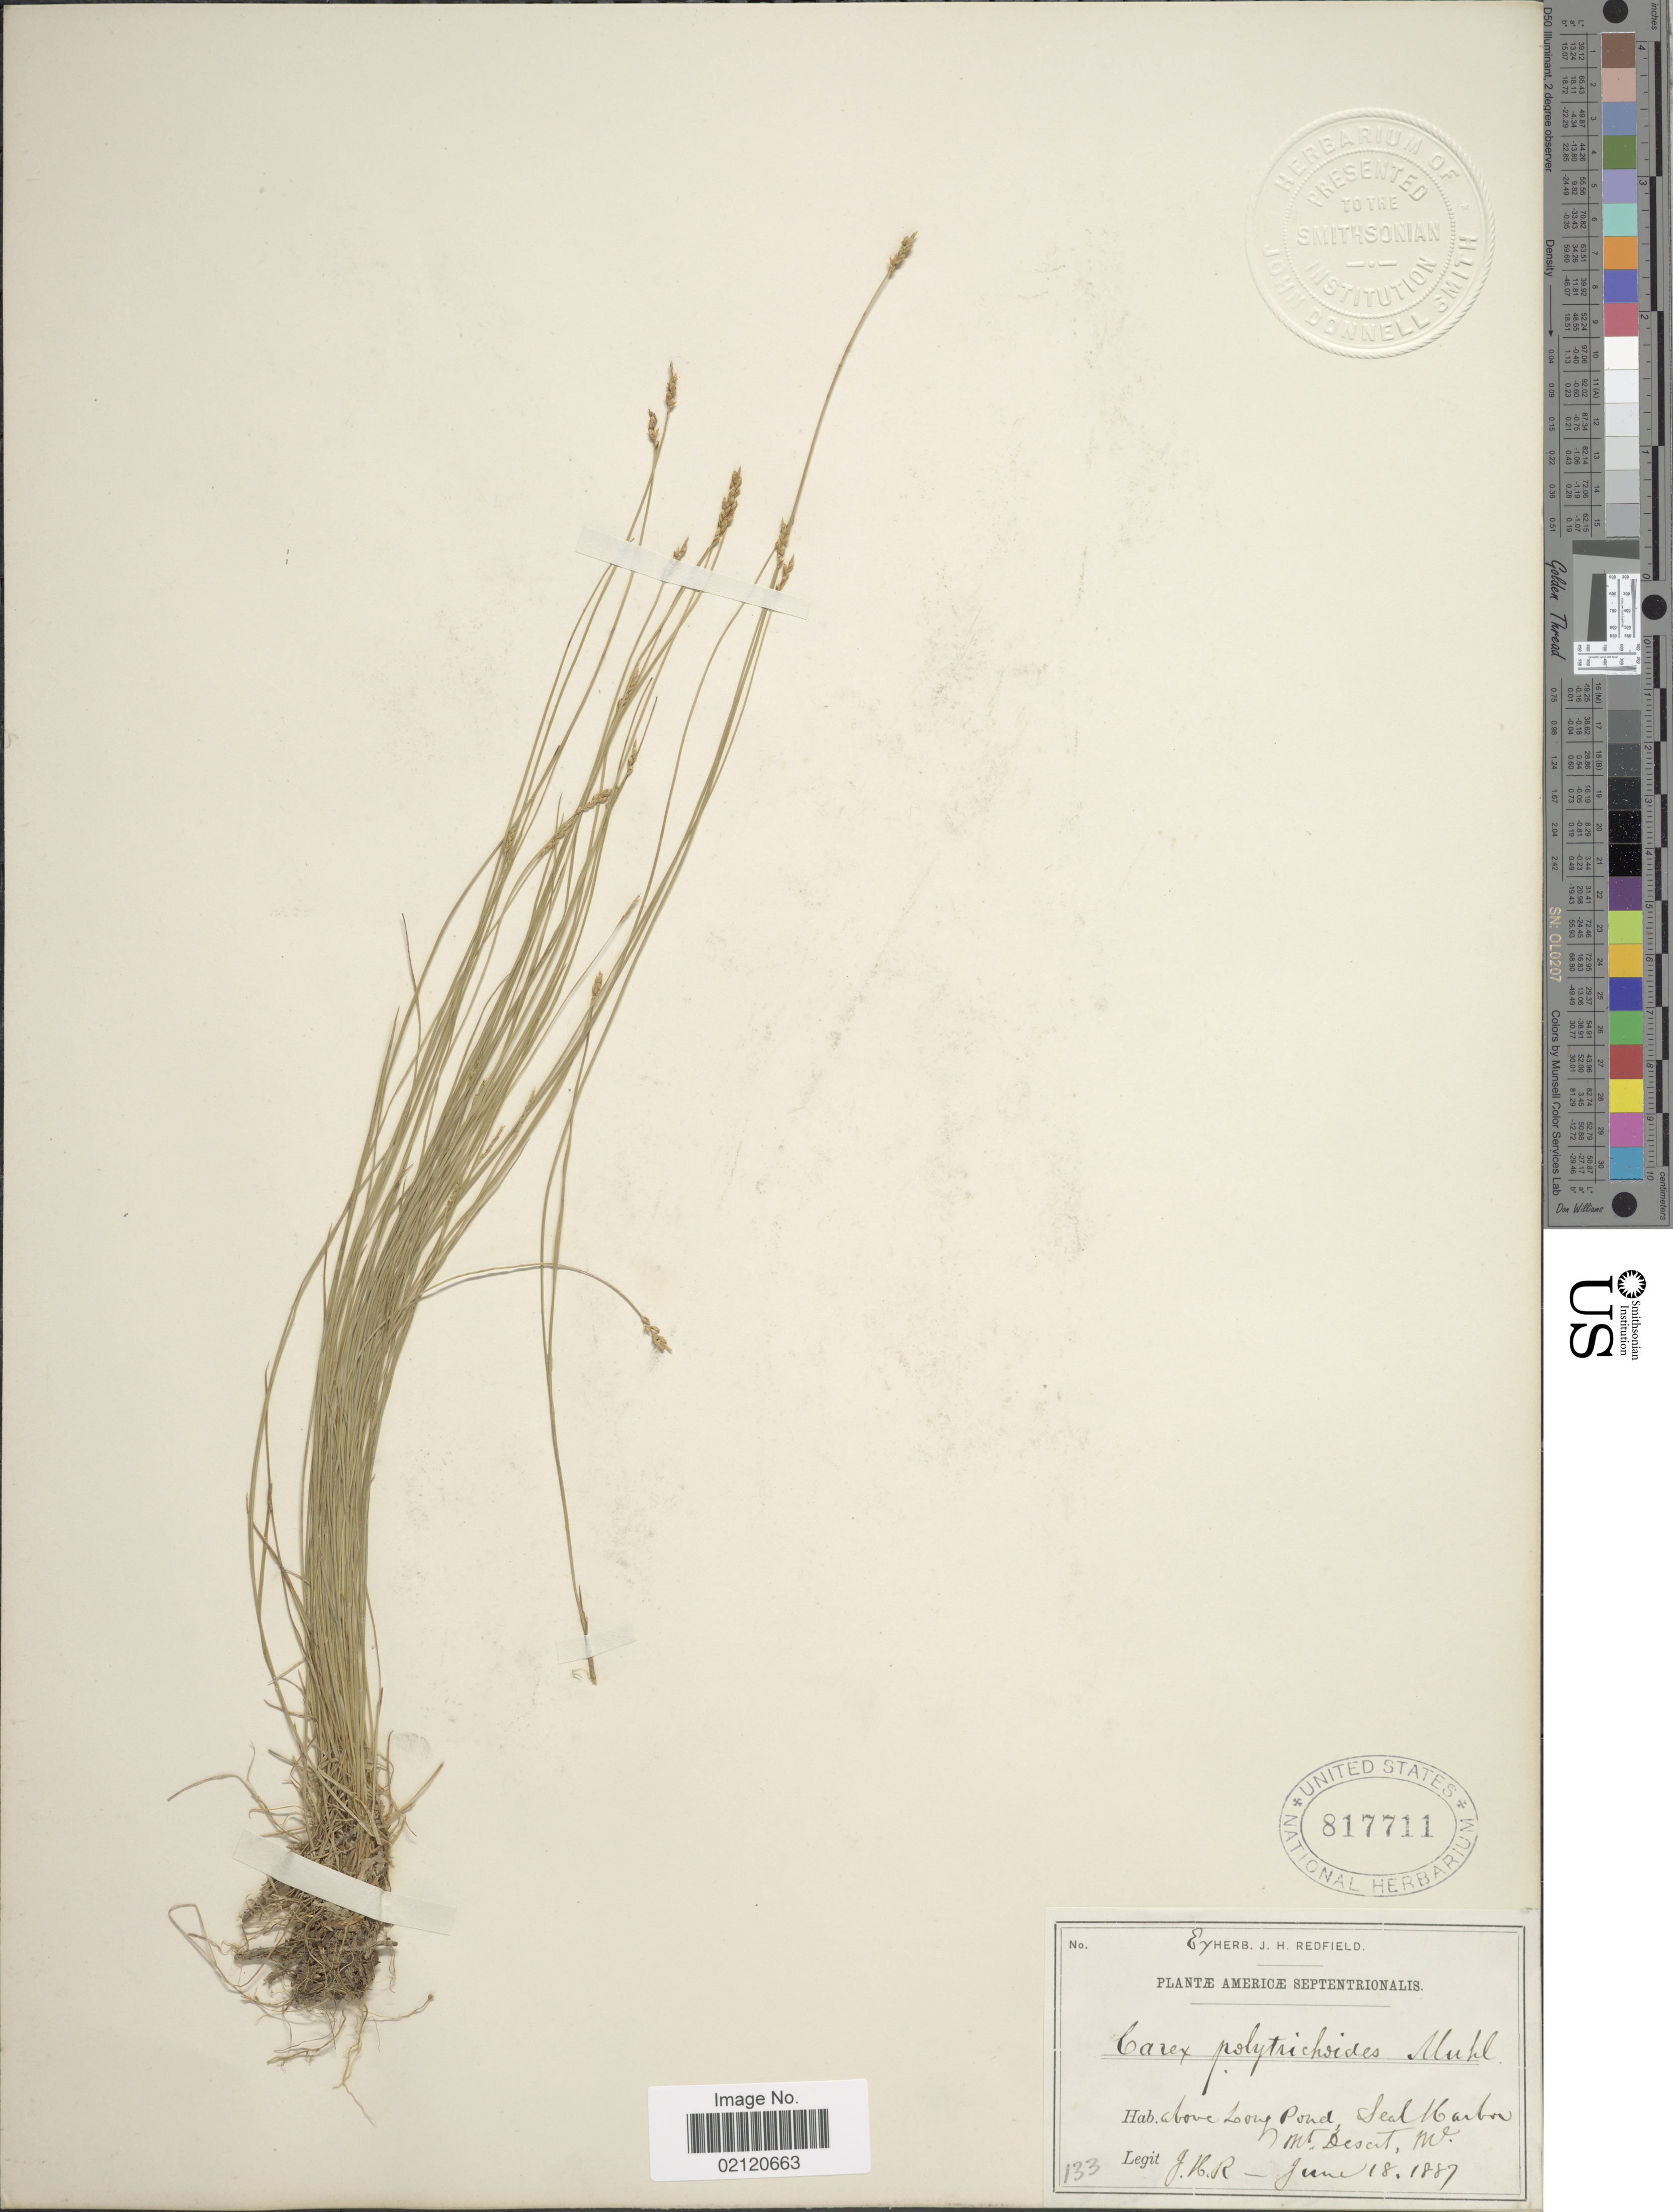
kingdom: Plantae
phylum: Tracheophyta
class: Liliopsida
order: Poales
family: Cyperaceae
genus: Carex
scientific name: Carex leptalea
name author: Wahlenb.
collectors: J. Redfield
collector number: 133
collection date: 1887-06-18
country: United States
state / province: Maine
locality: Above Lory Pond, Seal Harbor, Mt. Desert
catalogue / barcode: US 817711